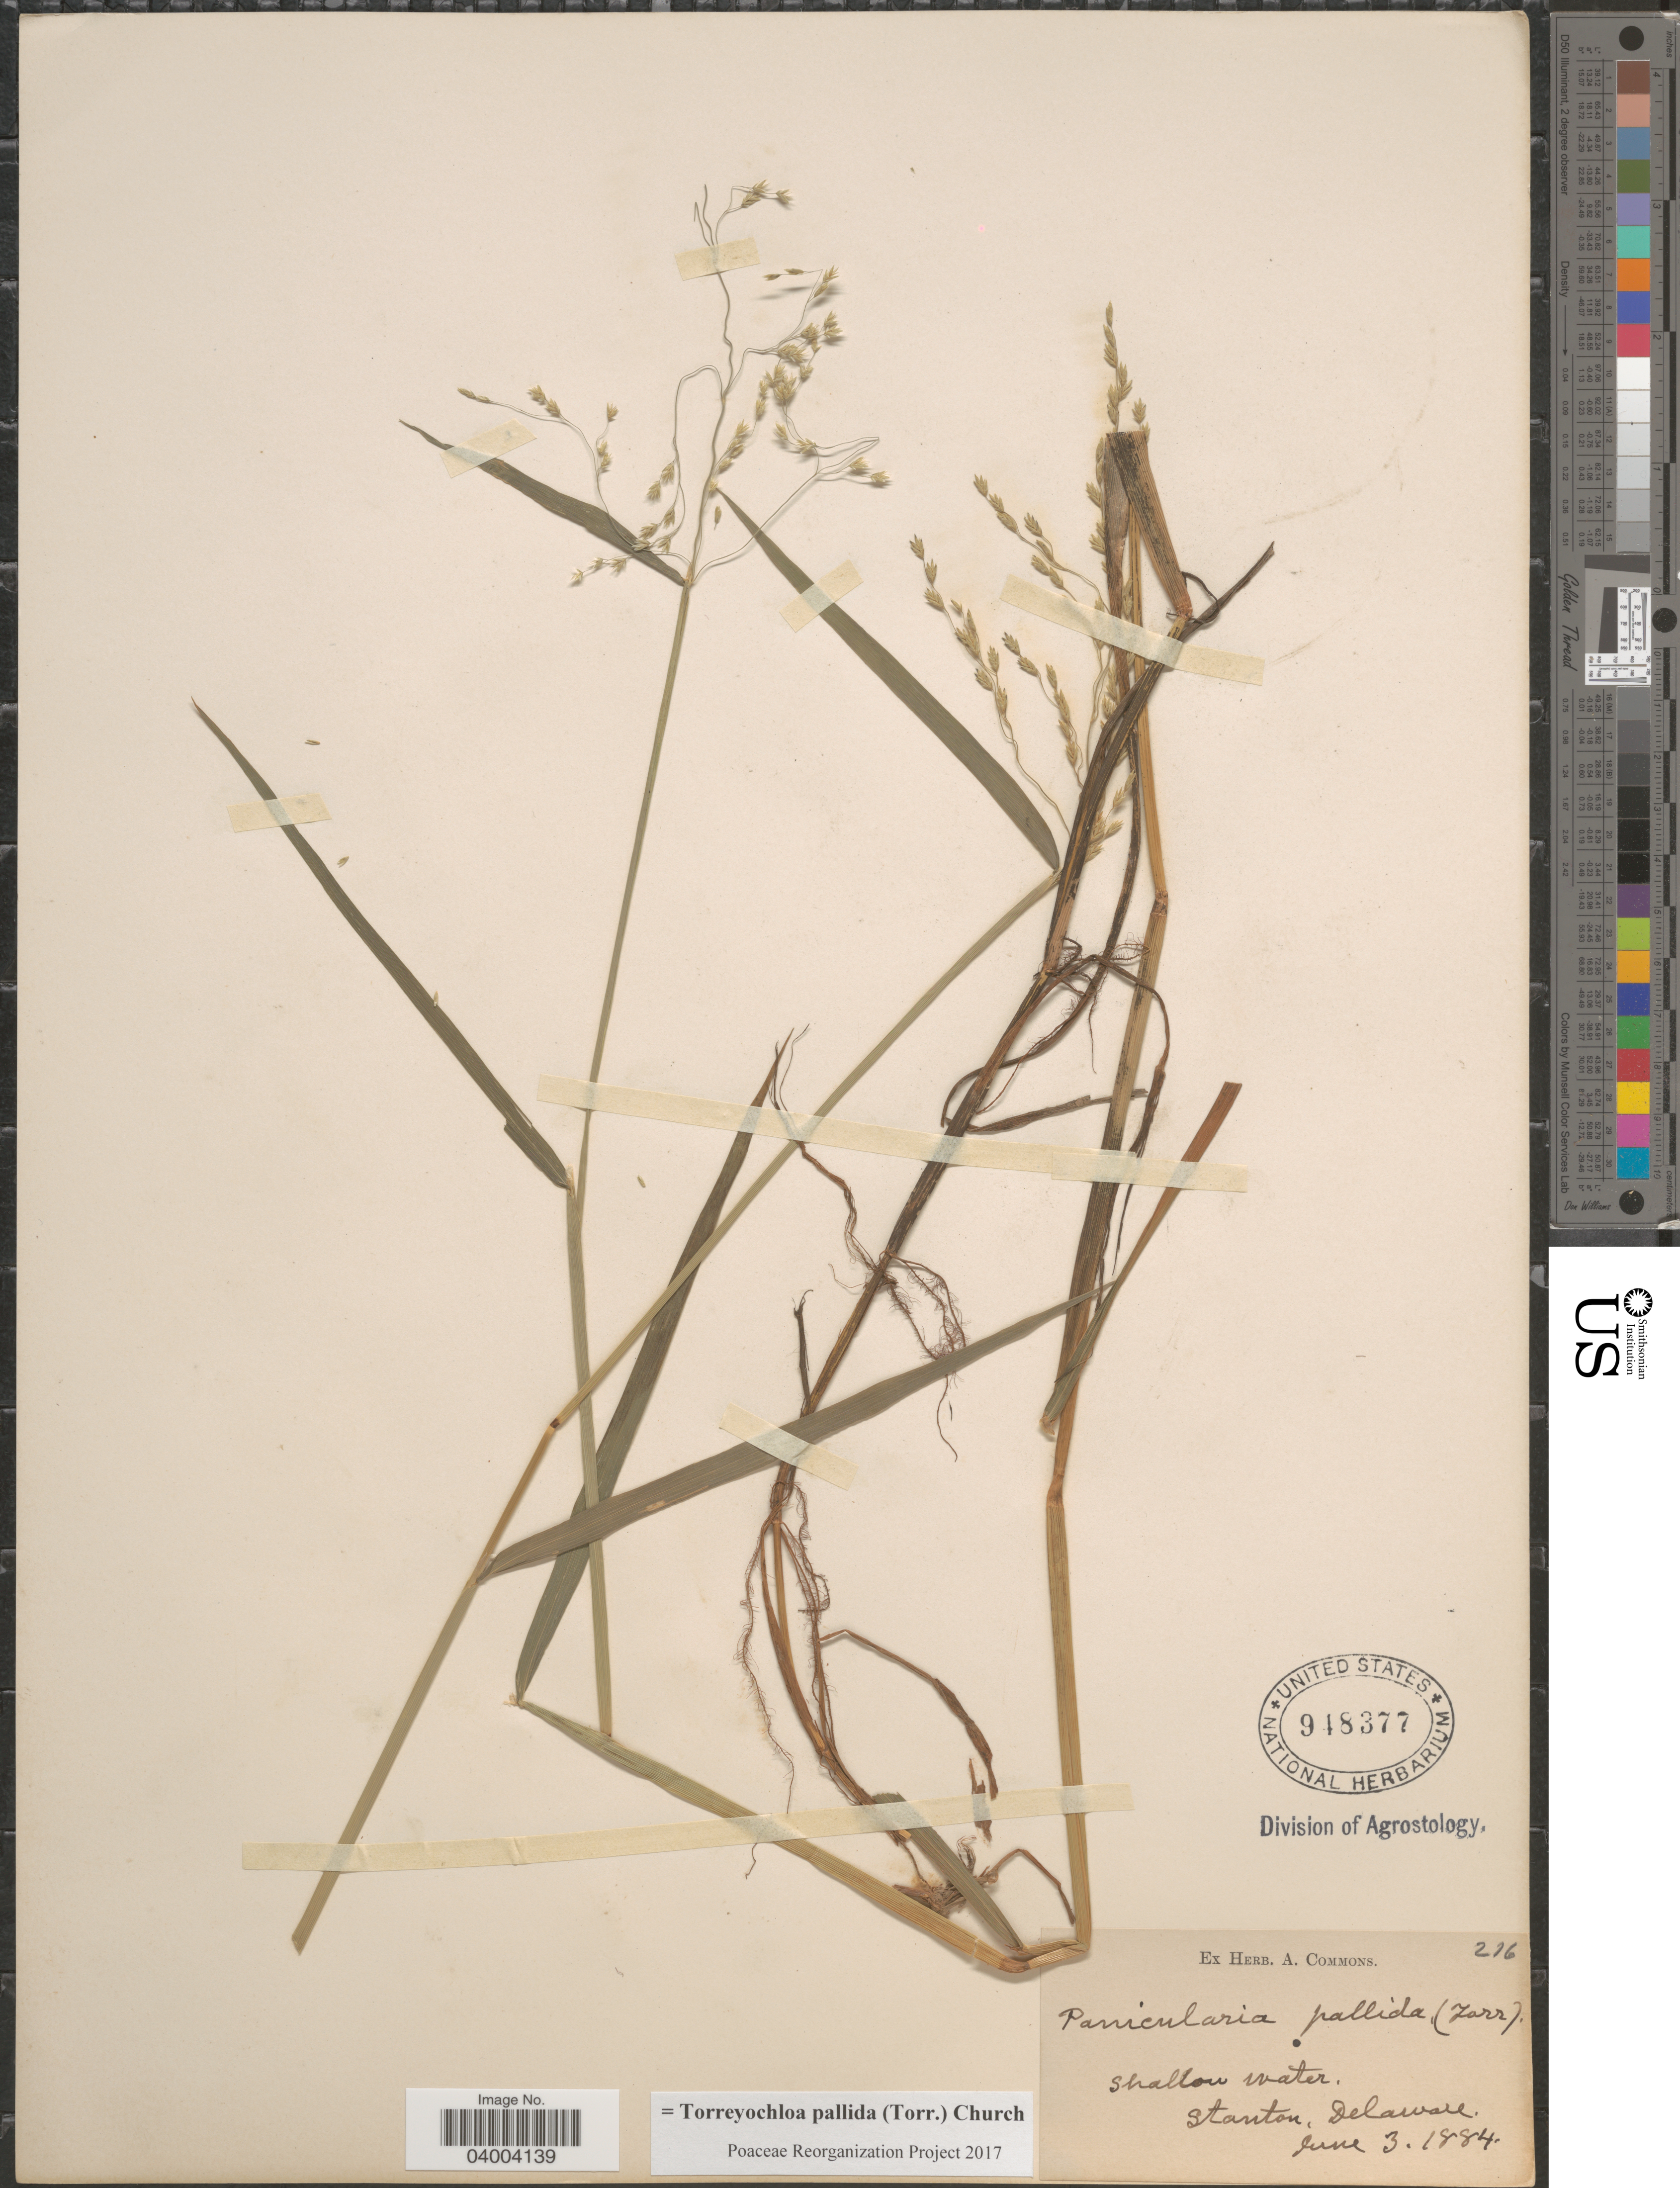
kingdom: Plantae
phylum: Tracheophyta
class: Liliopsida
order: Poales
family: Poaceae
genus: Torreyochloa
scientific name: Torreyochloa pallida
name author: (Torr.) G.L. Church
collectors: ex herb. A. Commons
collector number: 216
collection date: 1884-06-03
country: United States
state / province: Delaware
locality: Stanton.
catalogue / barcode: US 948377